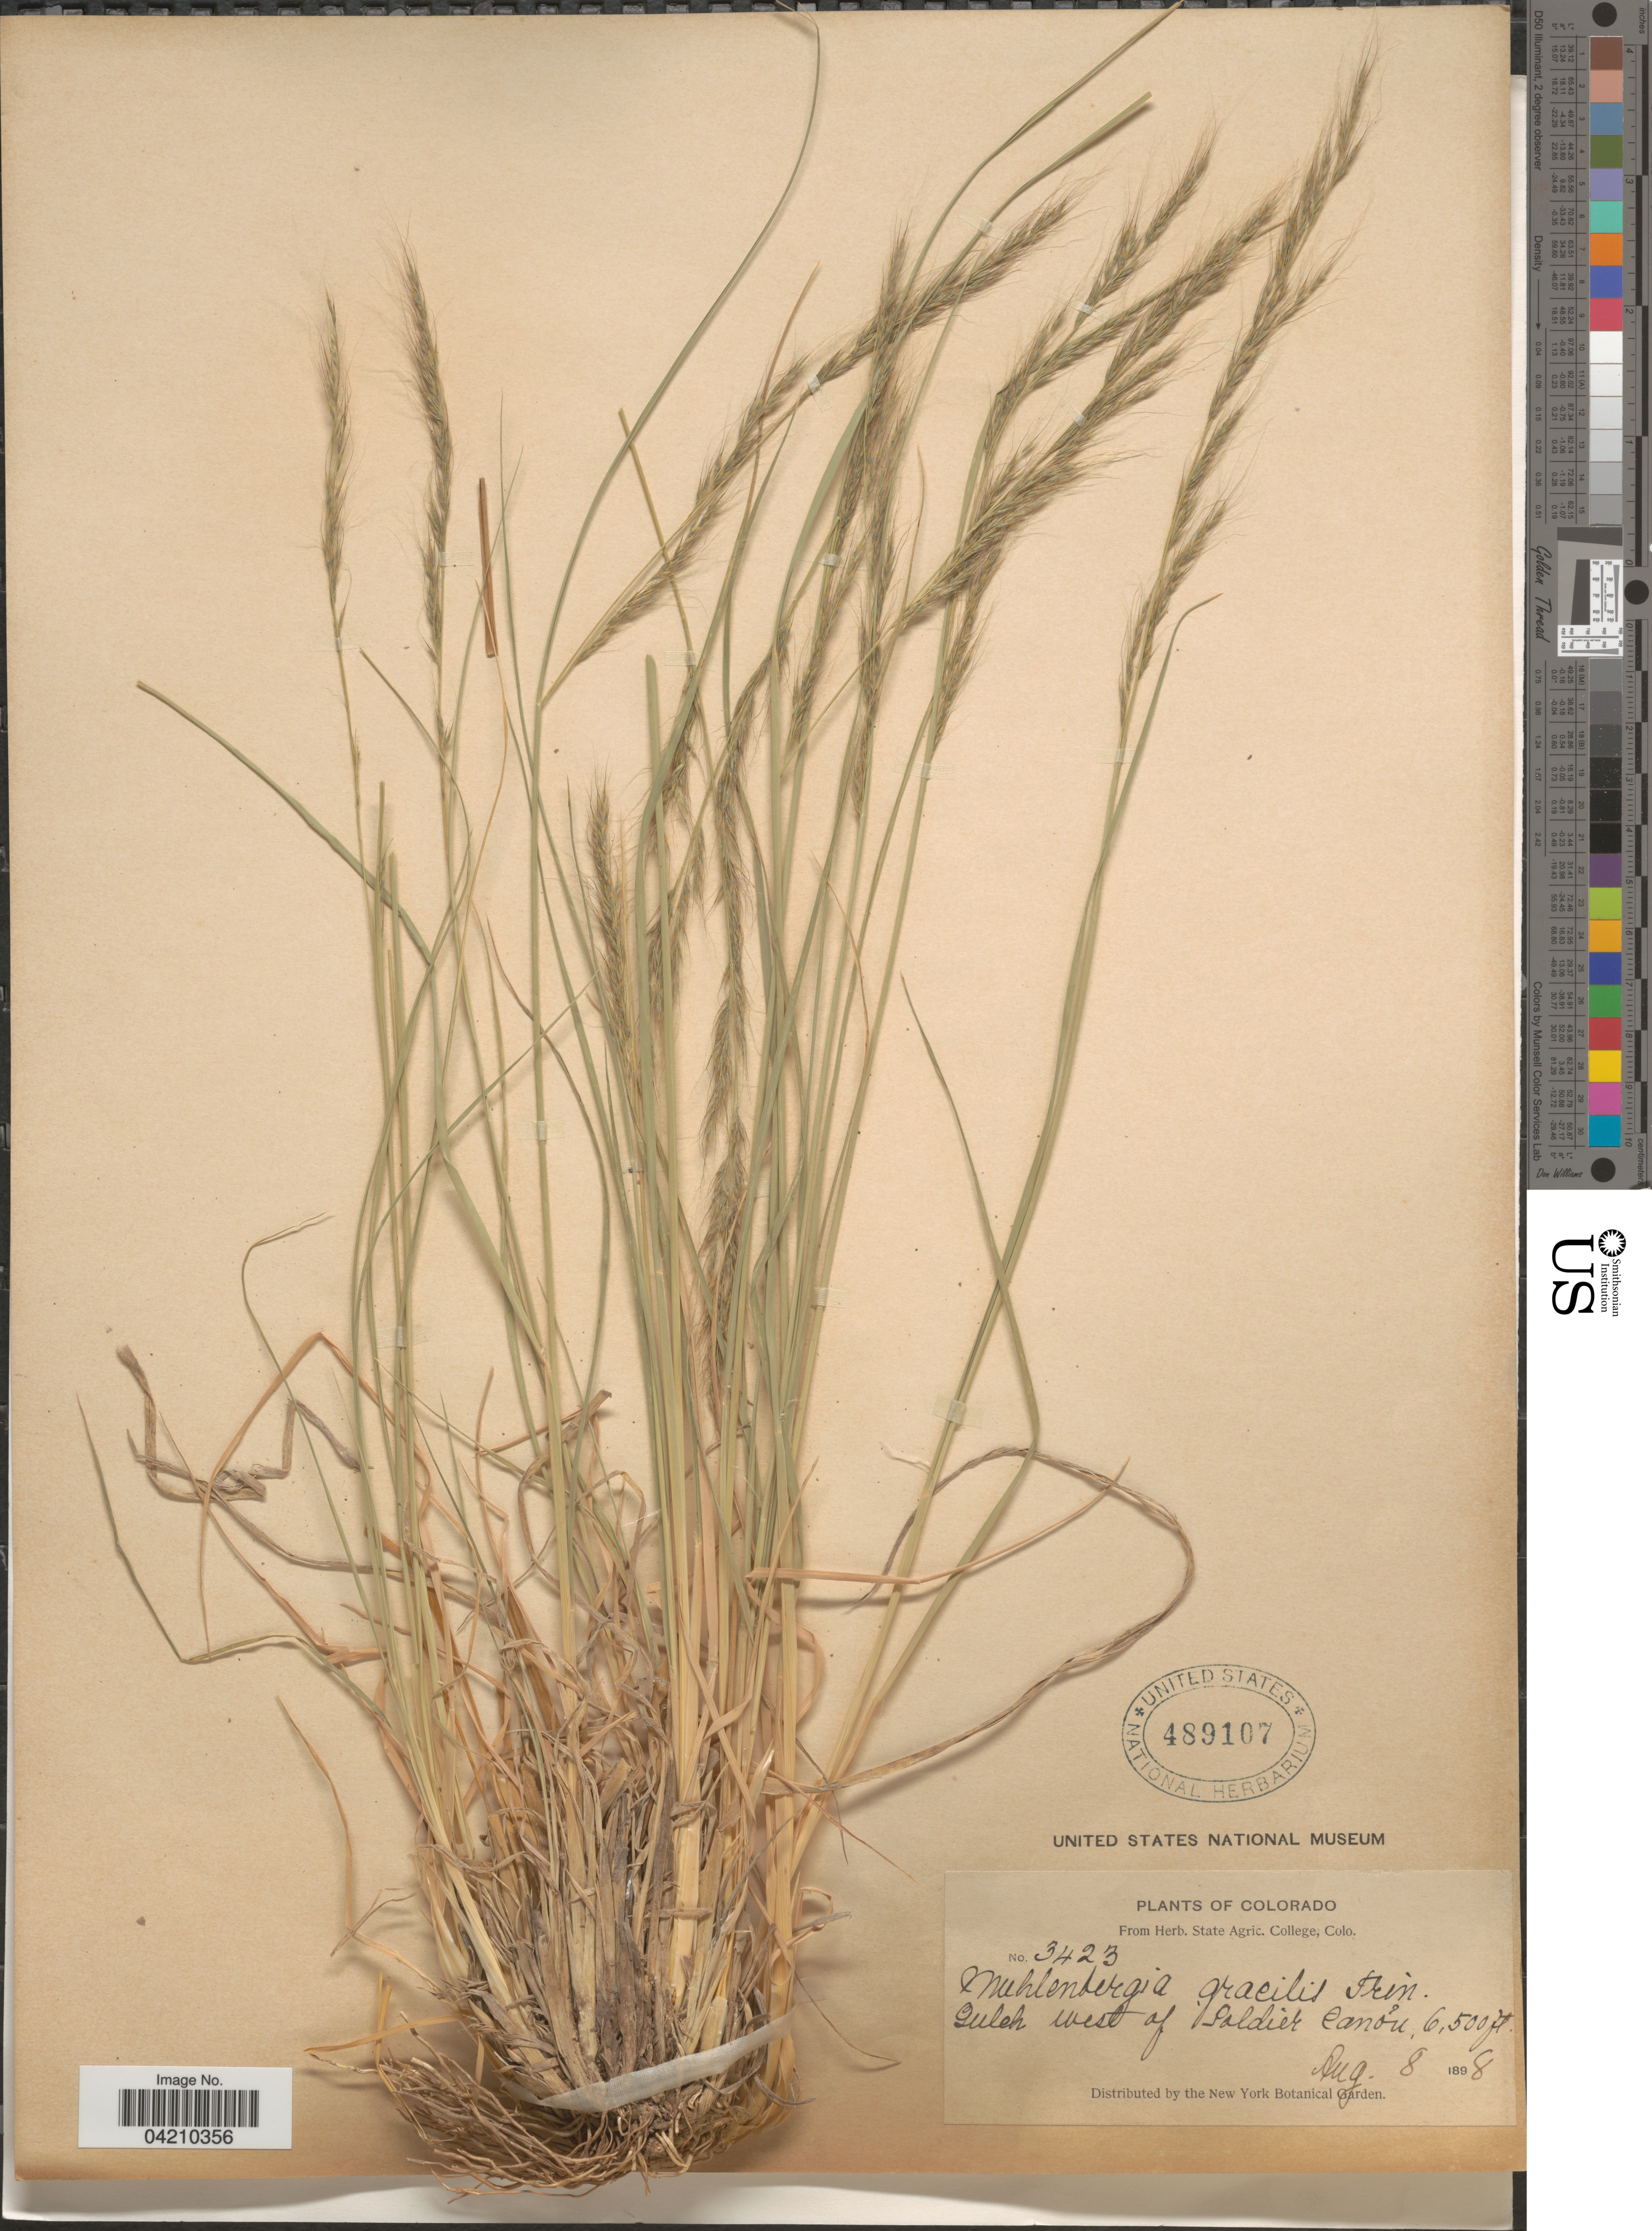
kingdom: Plantae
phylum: Tracheophyta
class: Liliopsida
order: Poales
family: Poaceae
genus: Muhlenbergia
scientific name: Muhlenbergia montana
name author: (Nutt.) Hitchc.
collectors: New York Botanical Gardens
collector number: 3423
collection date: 1898-08-08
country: United States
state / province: Colorado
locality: Gulch west of Soldier Canon.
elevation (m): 1981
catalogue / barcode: US 489107